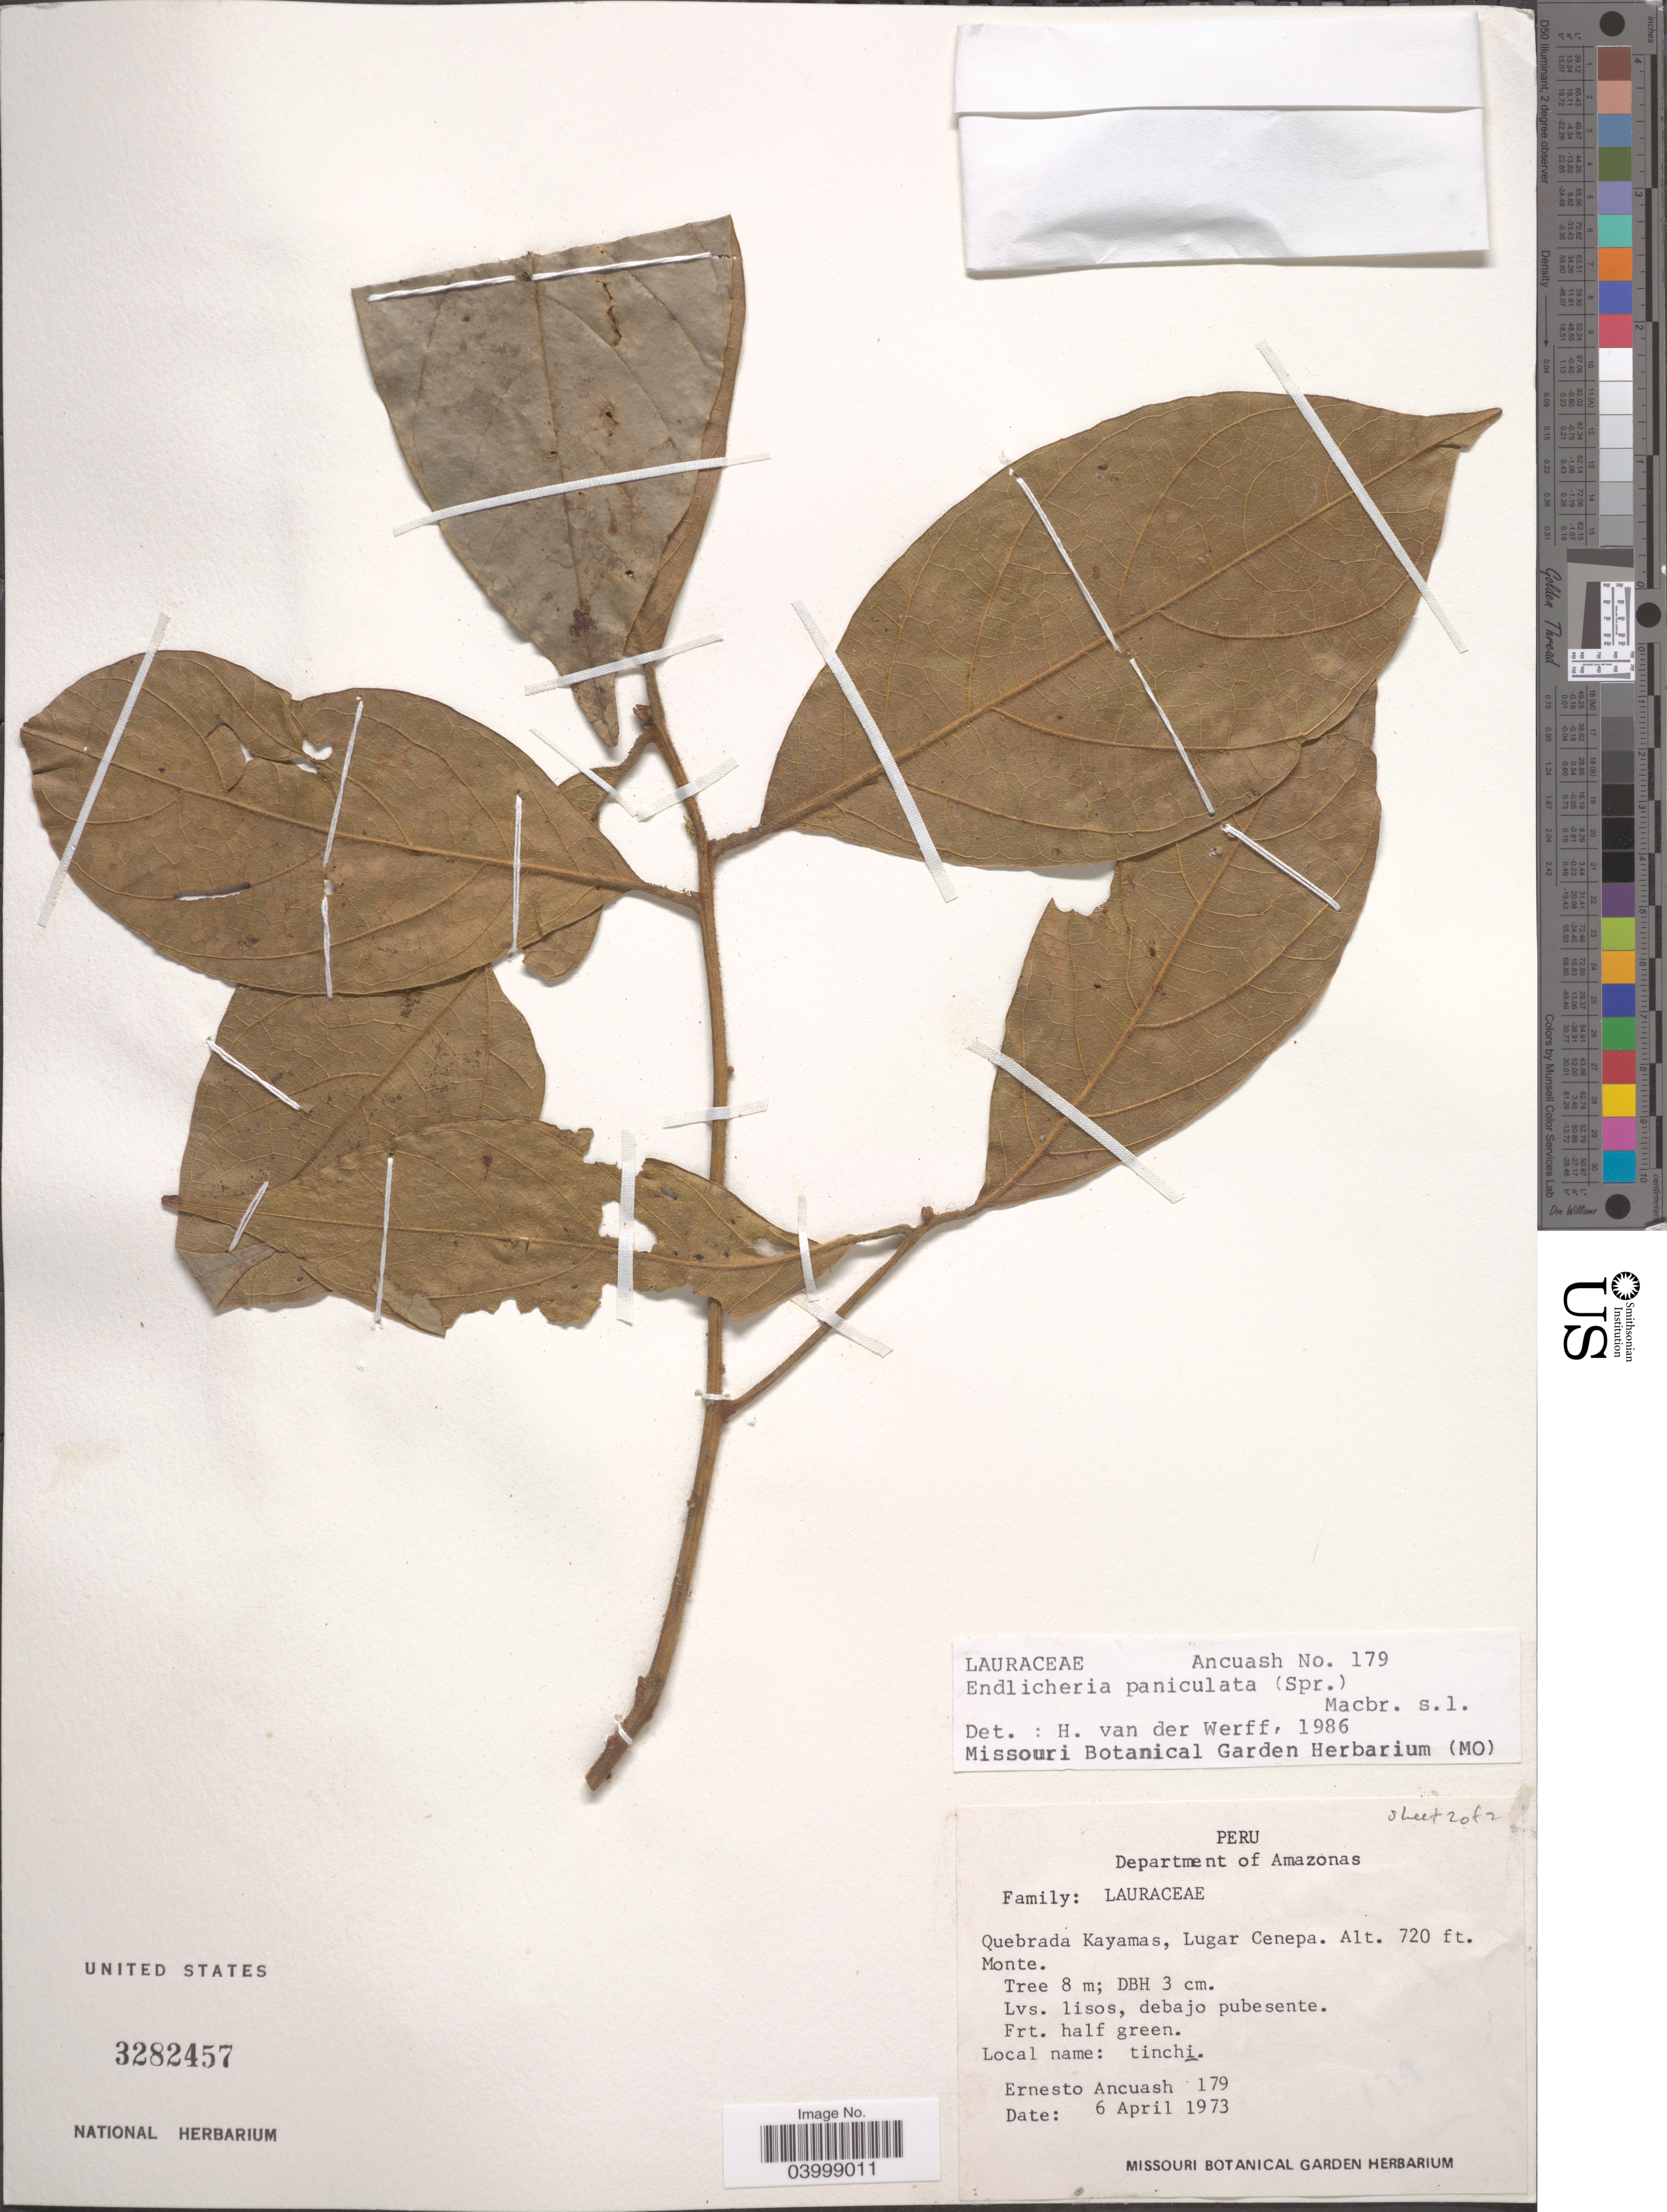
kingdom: Plantae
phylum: Tracheophyta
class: Magnoliopsida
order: Laurales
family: Lauraceae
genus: Endlicheria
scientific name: Endlicheria paniculata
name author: (Spreng.) J.F. Macbr.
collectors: E. Ancuash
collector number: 179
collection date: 1973-04-06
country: Peru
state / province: Amazonas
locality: Department of Amazonas. Quebrada Kayamas, Lugar Cenepa. Monte.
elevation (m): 219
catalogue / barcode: US 3282457